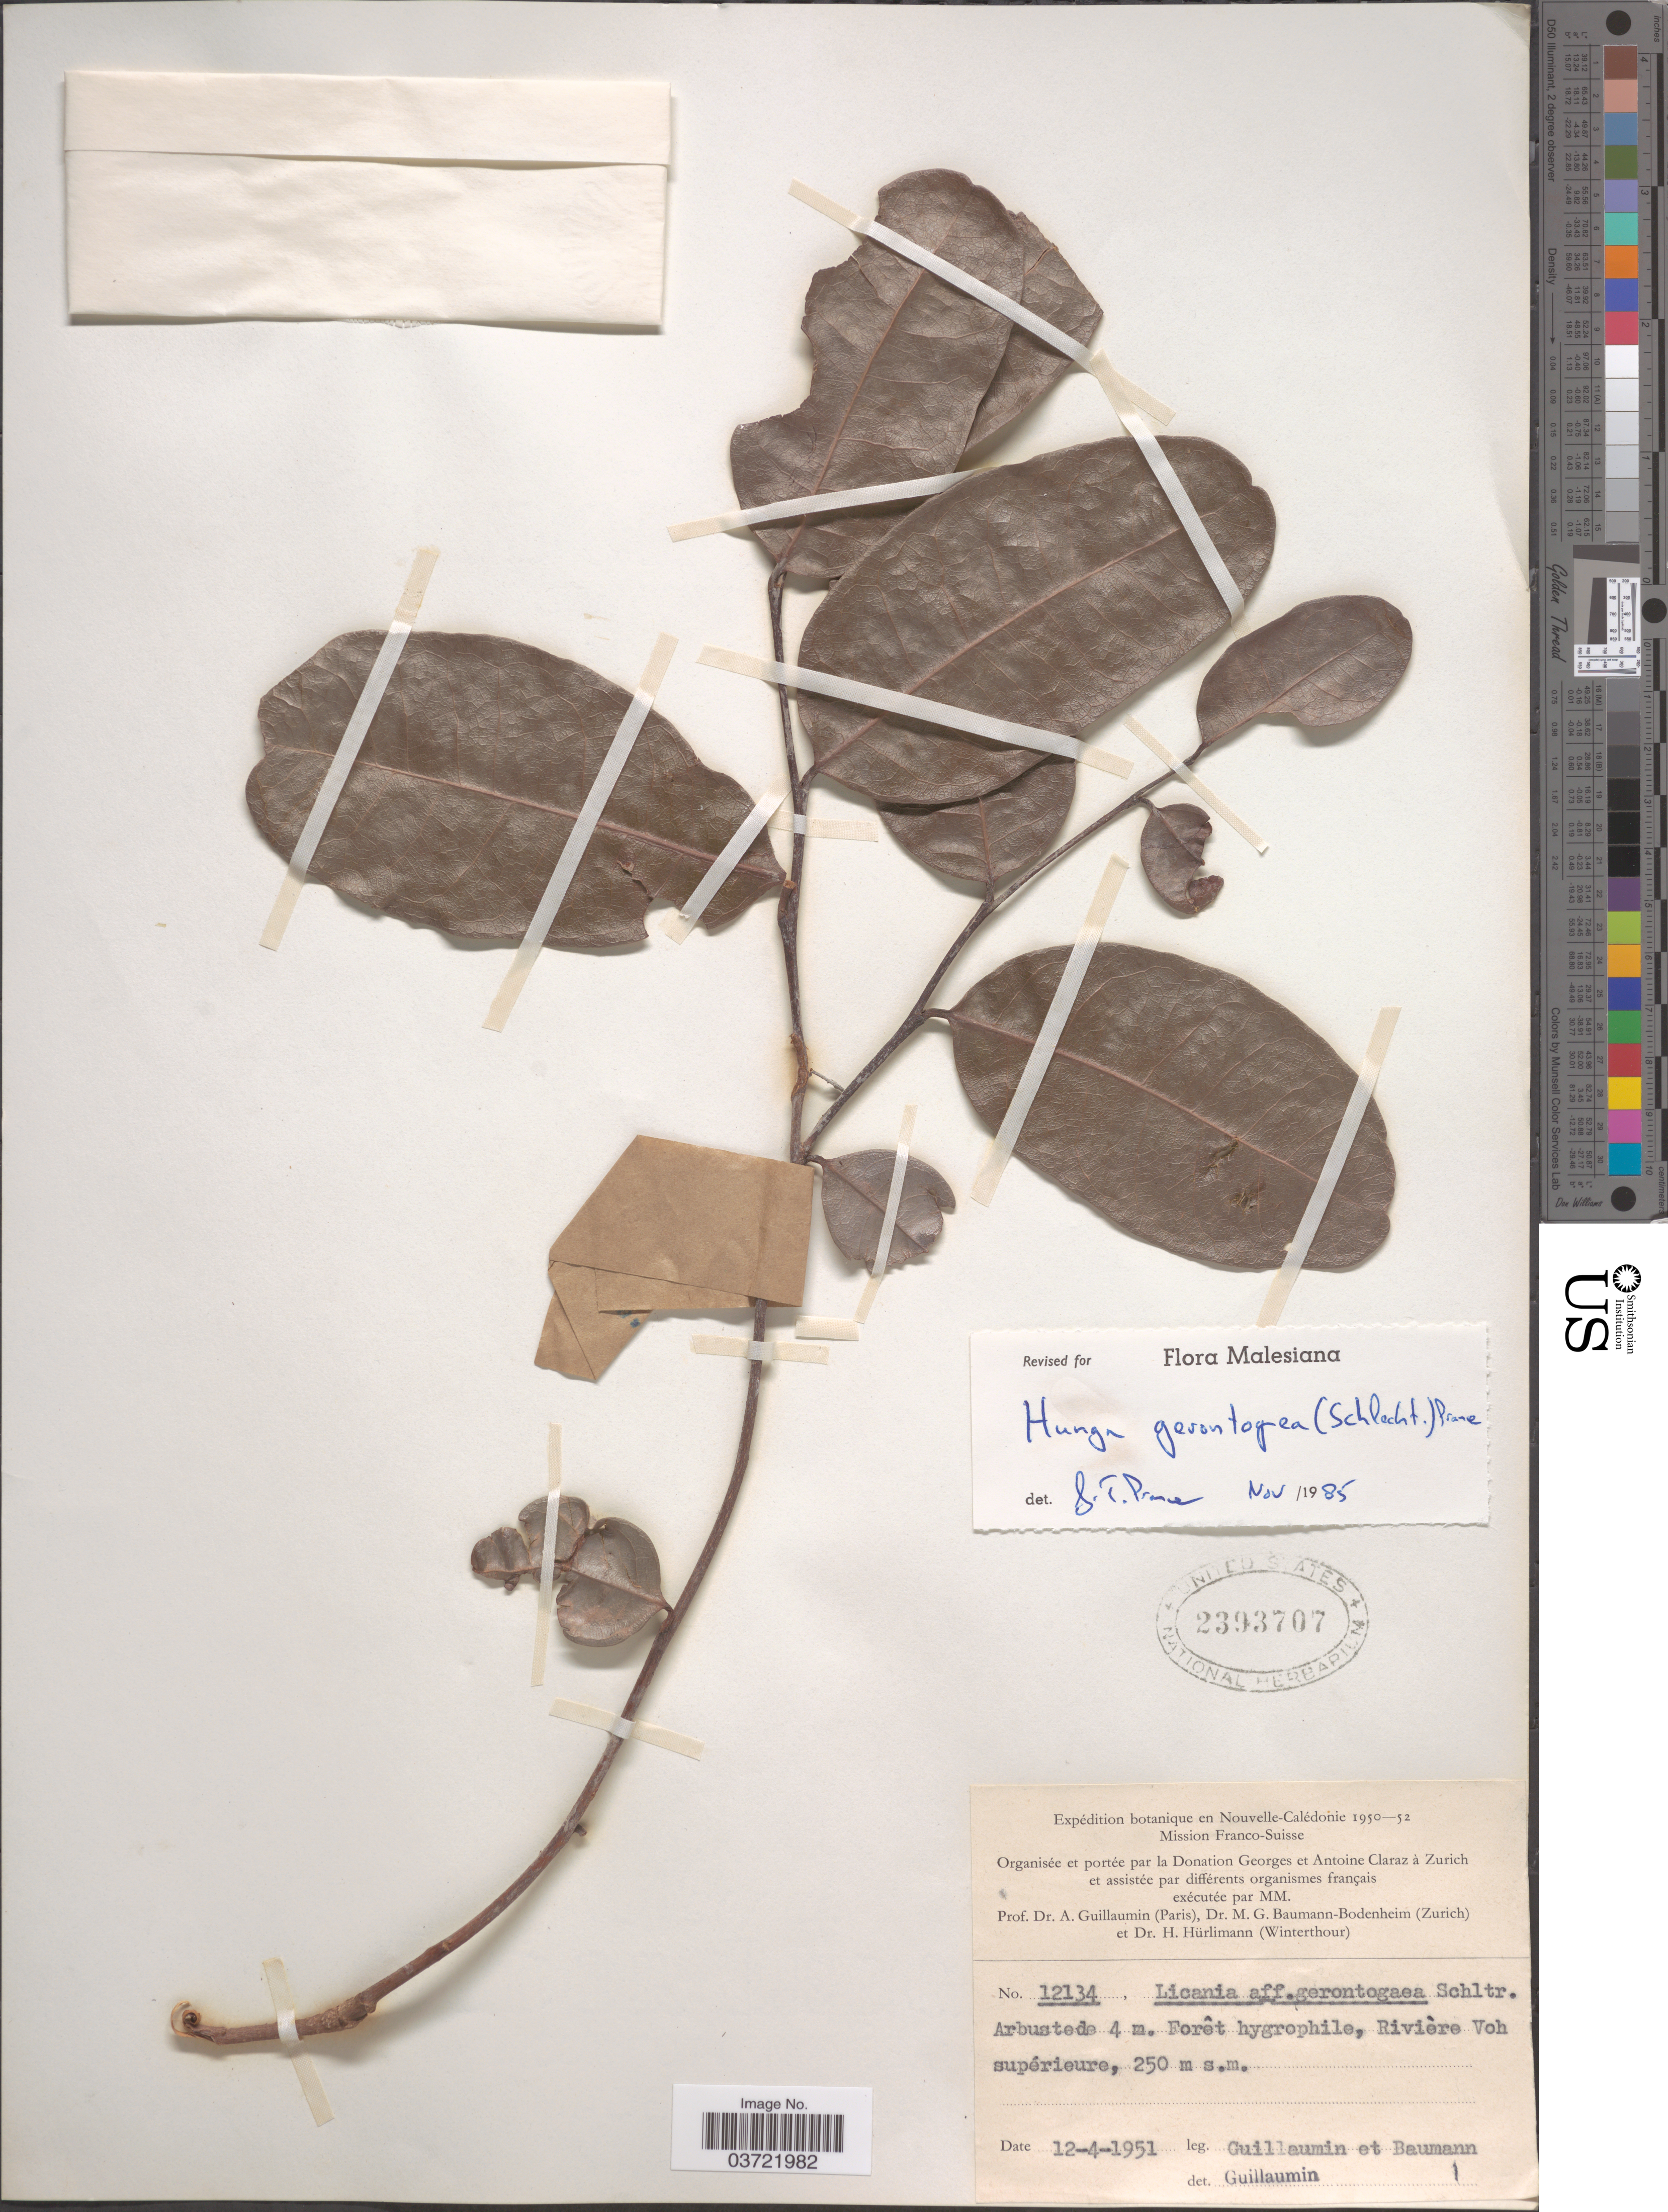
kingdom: Plantae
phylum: Tracheophyta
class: Magnoliopsida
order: Malpighiales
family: Chrysobalanaceae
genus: Hunga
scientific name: Hunga gerontogea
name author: (Schltr.) Prance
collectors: A. Guillaumin & M. G. Baumann-Bodenheim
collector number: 12134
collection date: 1951-04-12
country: New Caledonia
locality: Nouvelle-Calédonie. Forêt hygrophile, Rivière Voh supérieure.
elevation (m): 250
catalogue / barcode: US 2393707